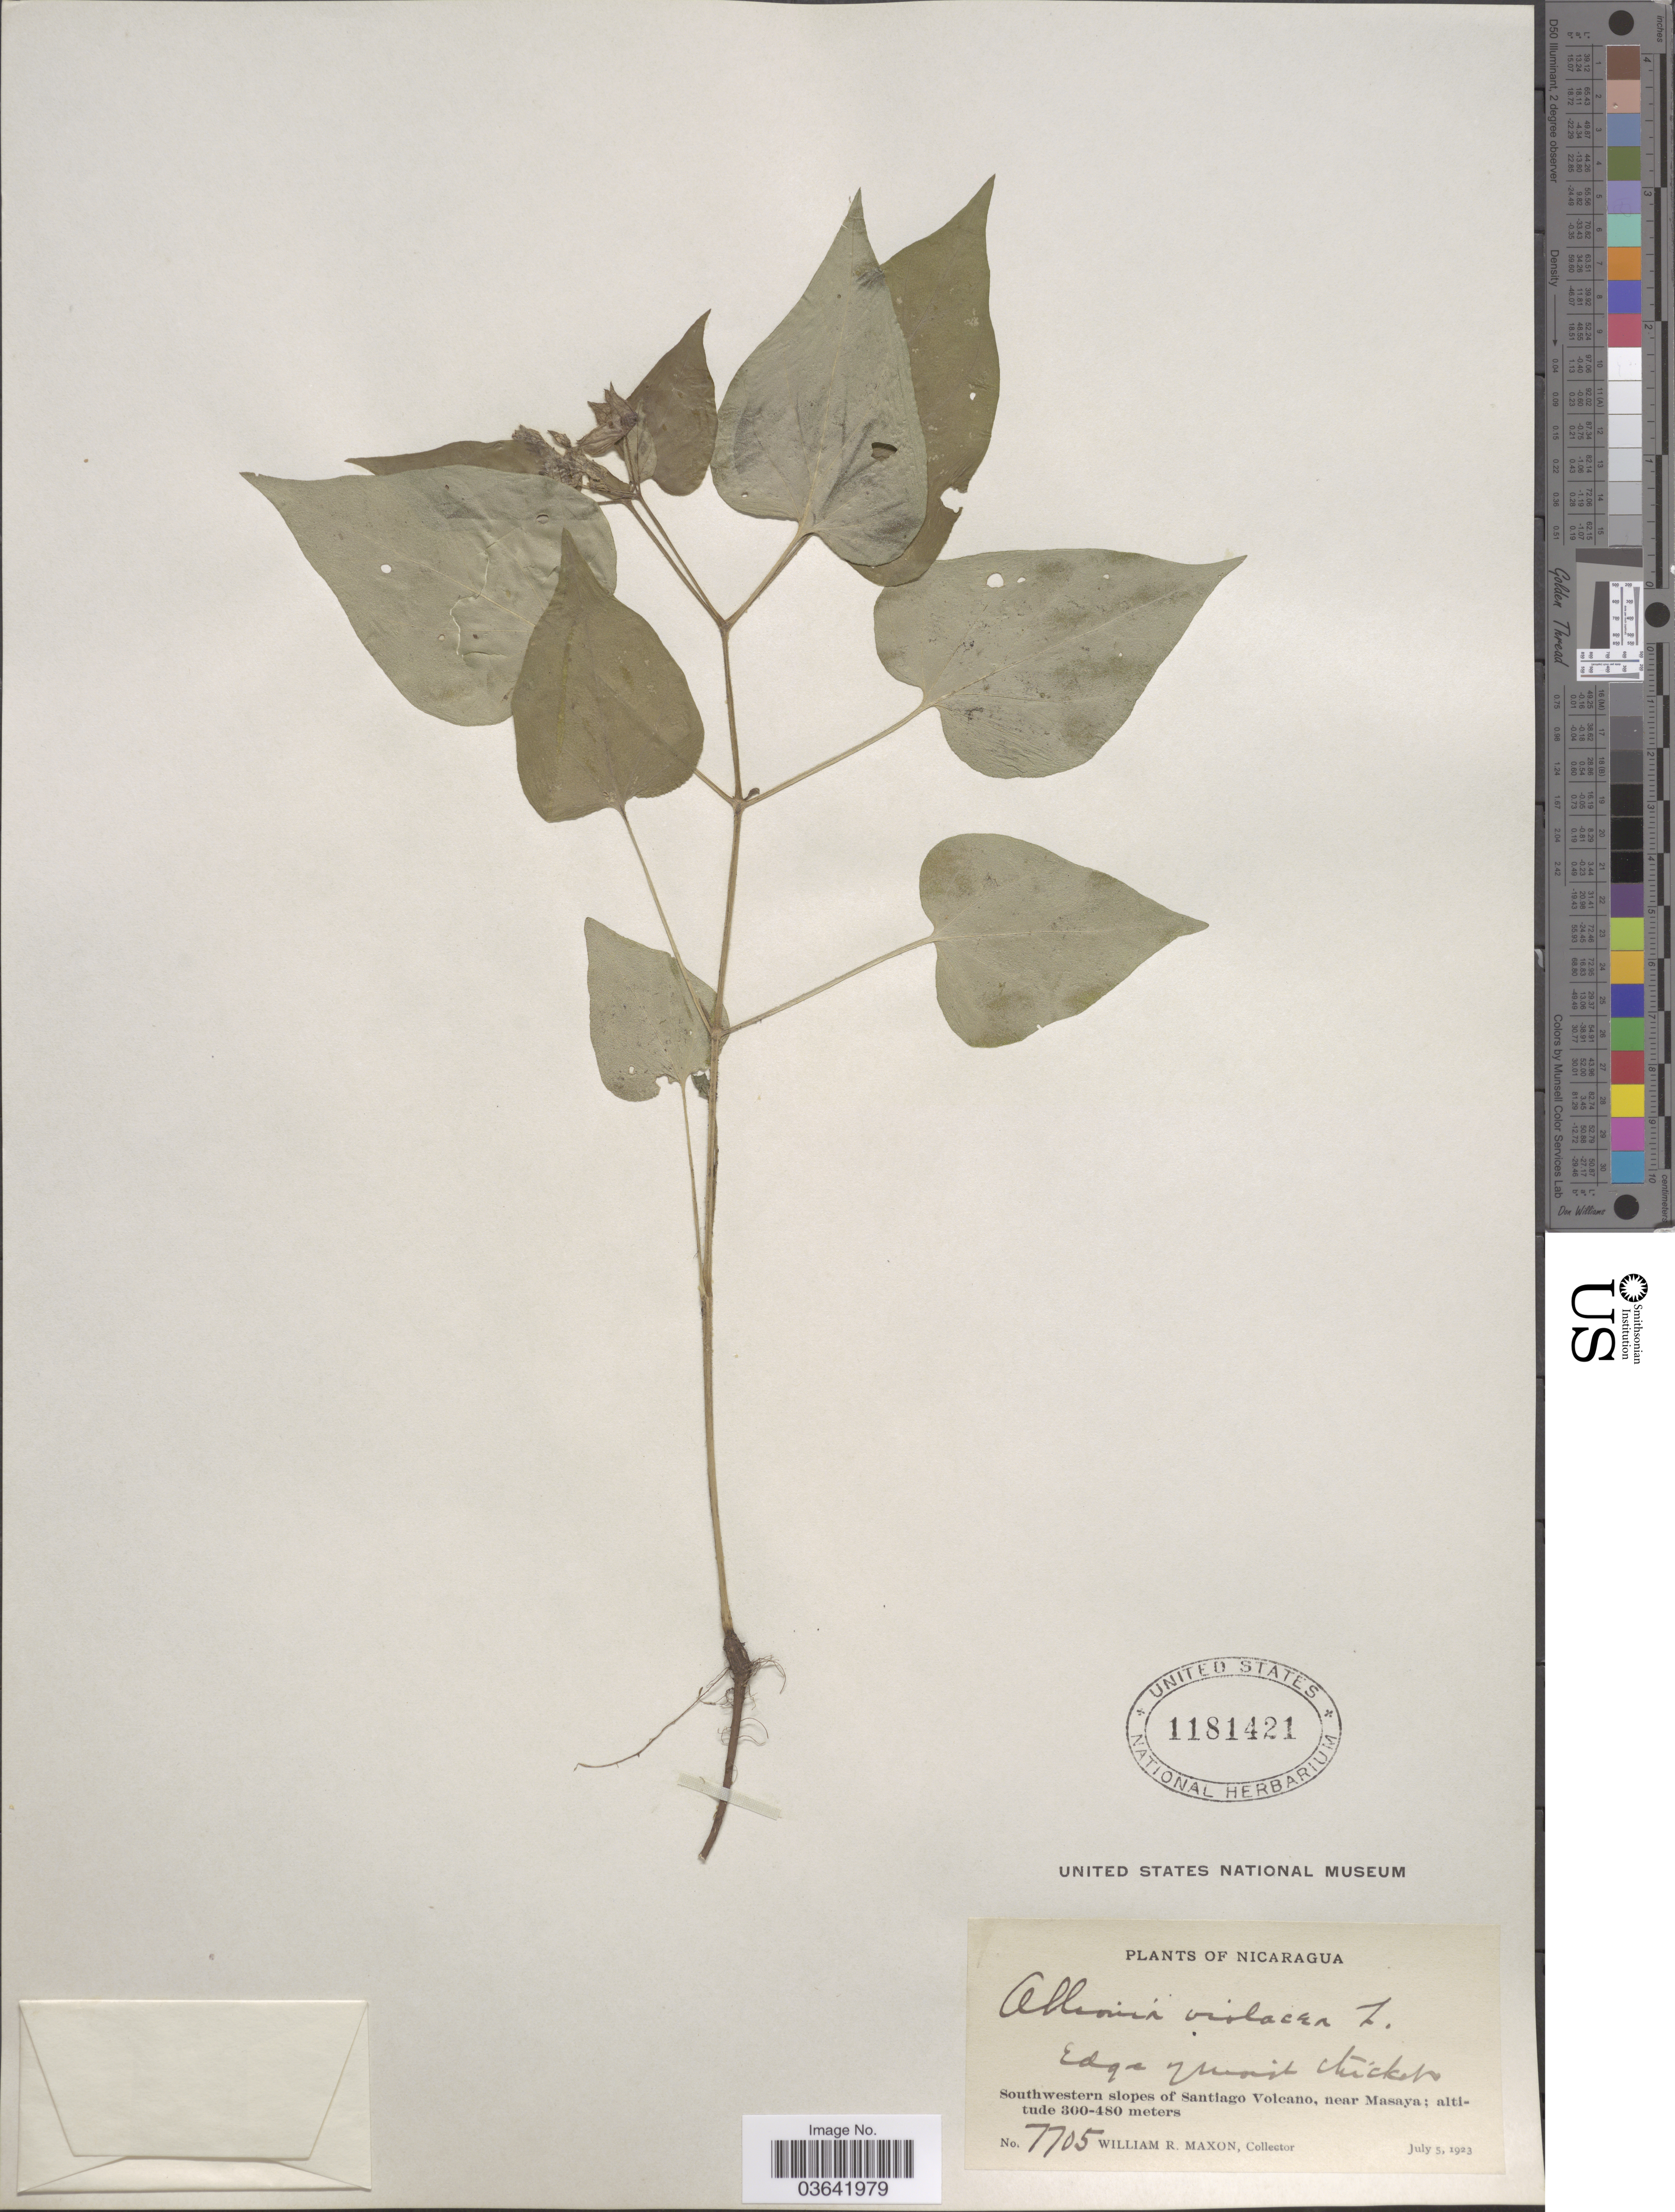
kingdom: Plantae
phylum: Tracheophyta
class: Magnoliopsida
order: Caryophyllales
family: Nyctaginaceae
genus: Mirabilis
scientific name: Mirabilis violacea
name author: (L.) Heimerl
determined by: Strong, Mark T., (BOT), Smithsonian Institution - National Museum of Natural History (UNITED STATES)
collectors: W. R. Maxon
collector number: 7705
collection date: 1923-07-05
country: Nicaragua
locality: Southwestern slopes of Santiago Volcano, near Masaya.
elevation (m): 300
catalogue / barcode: US 1181421